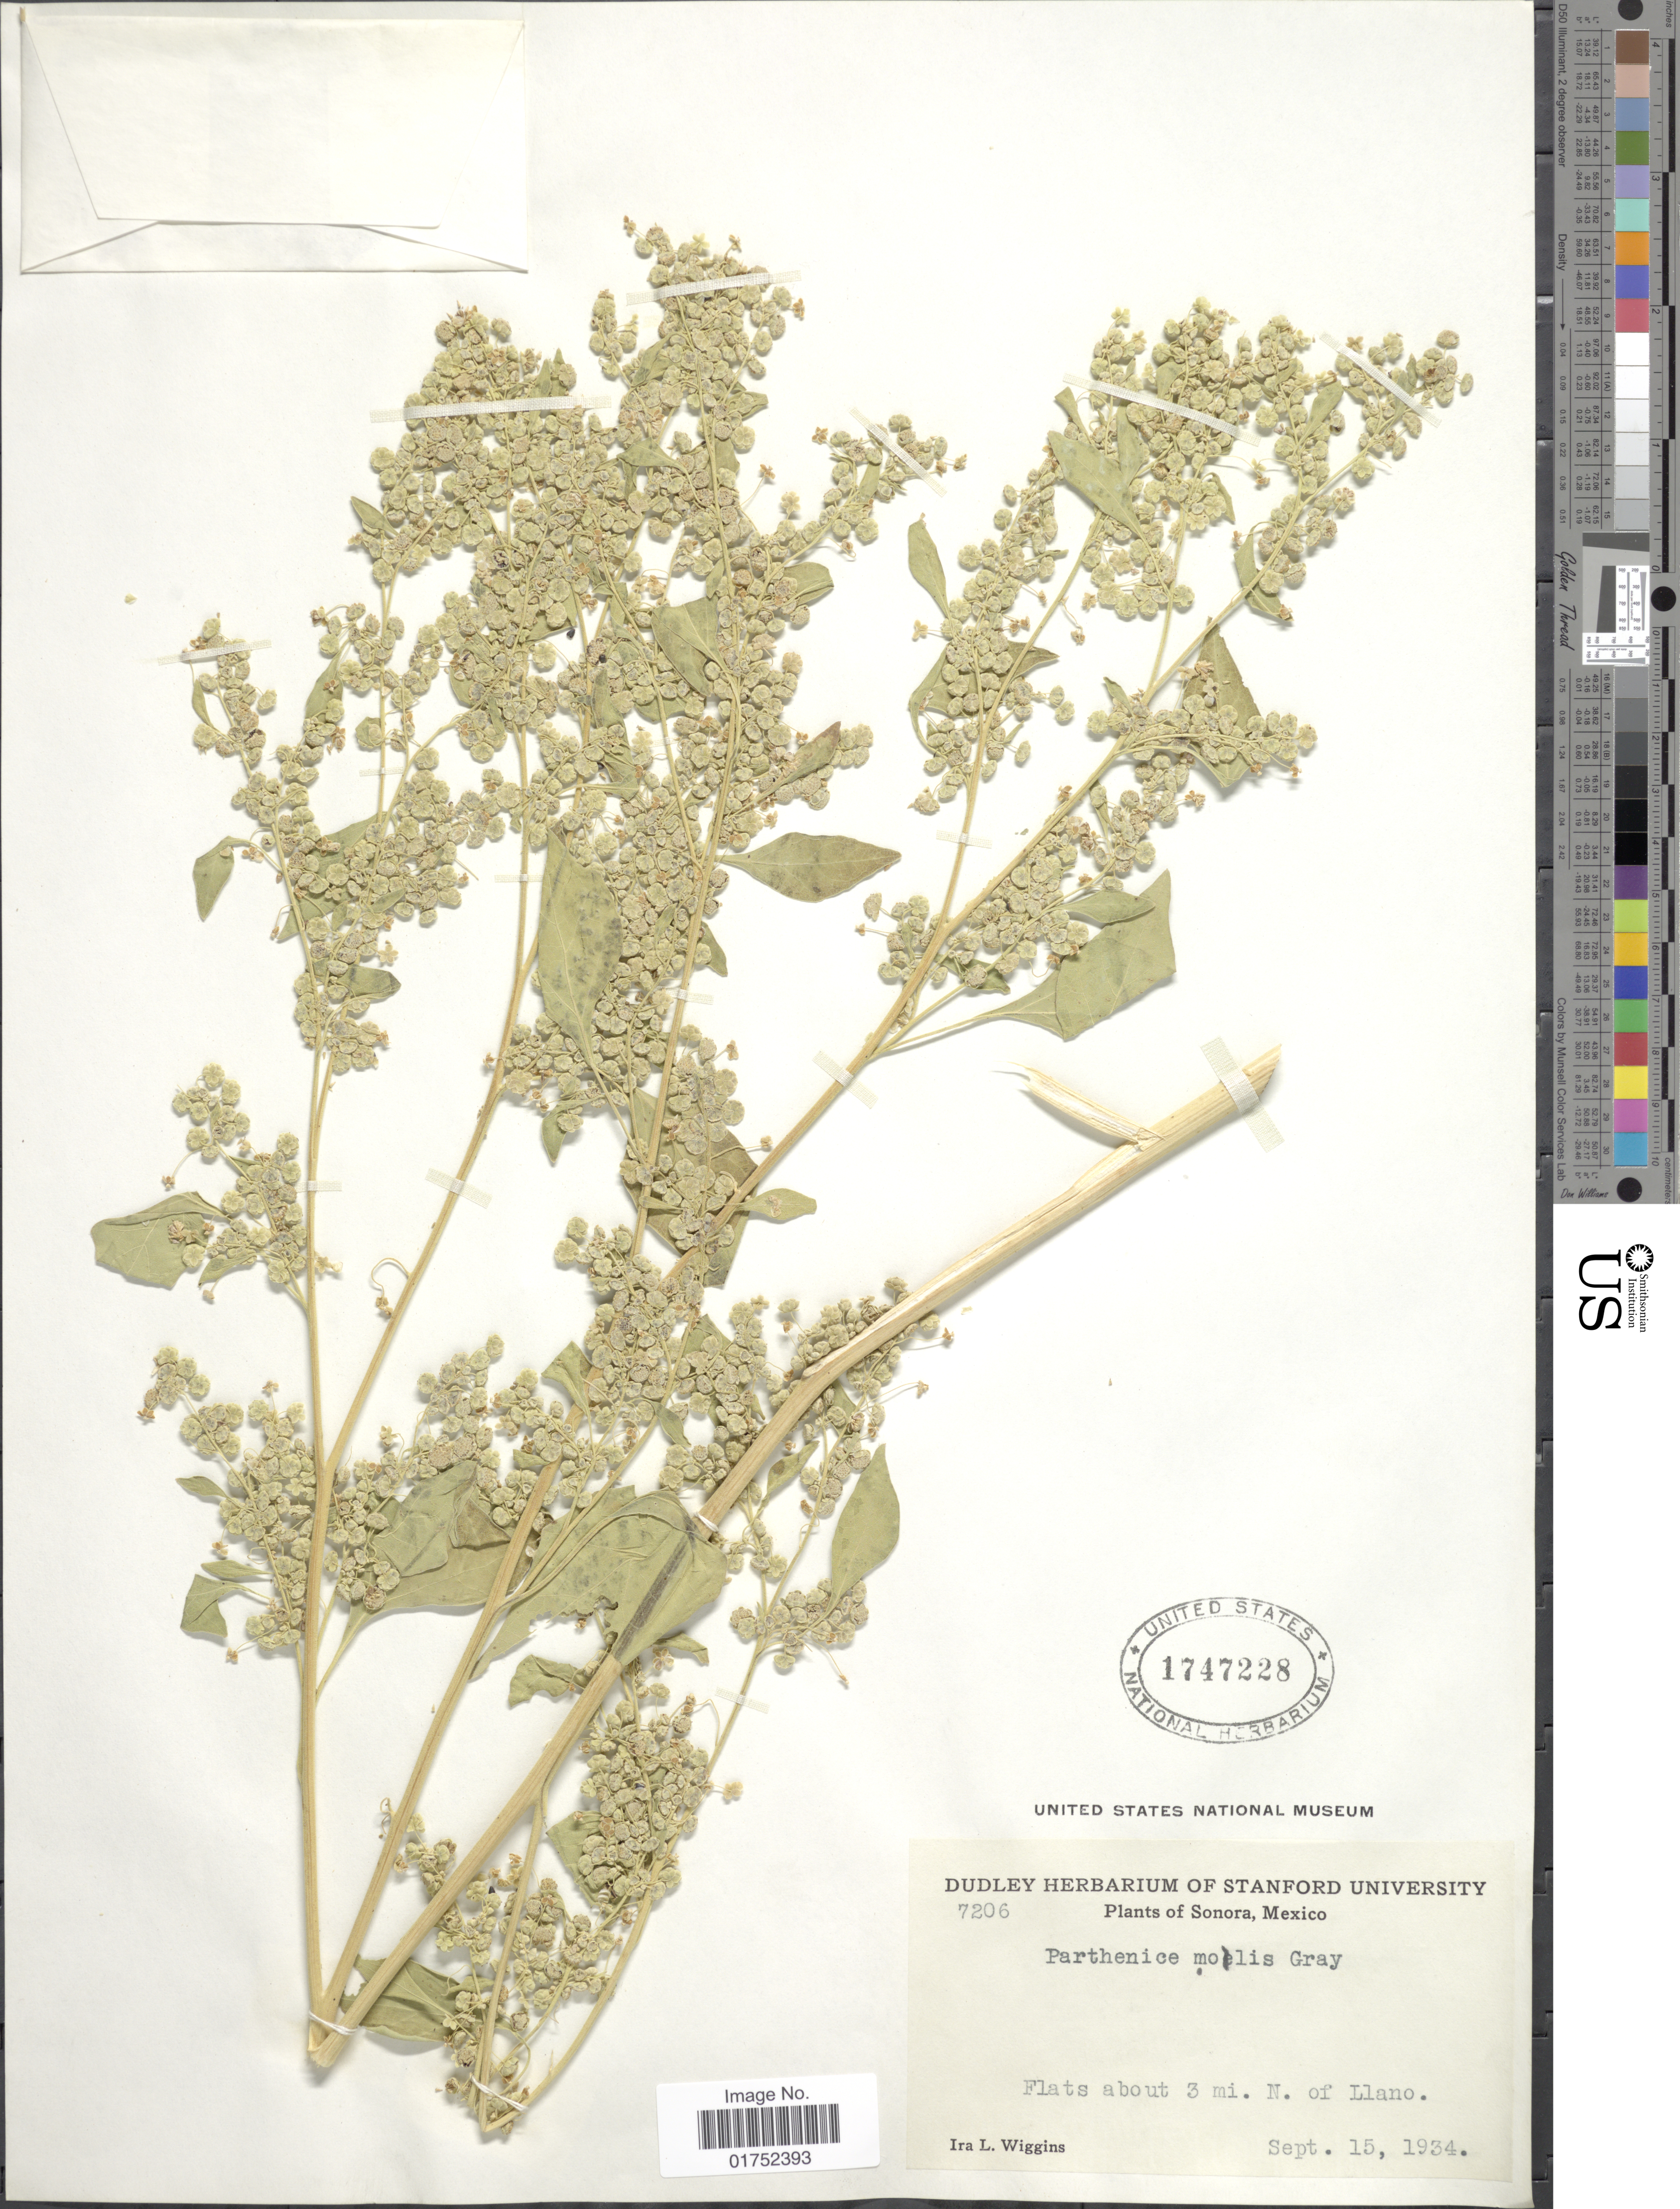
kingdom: Plantae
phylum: Tracheophyta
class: Magnoliopsida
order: Asterales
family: Asteraceae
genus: Parthenice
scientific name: Parthenice mollis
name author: A. Gray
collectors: I. L. Wiggins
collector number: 7206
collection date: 1934-09-15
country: Mexico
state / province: Sonora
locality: Flats about 3 mi N of Llano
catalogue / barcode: US 1747228